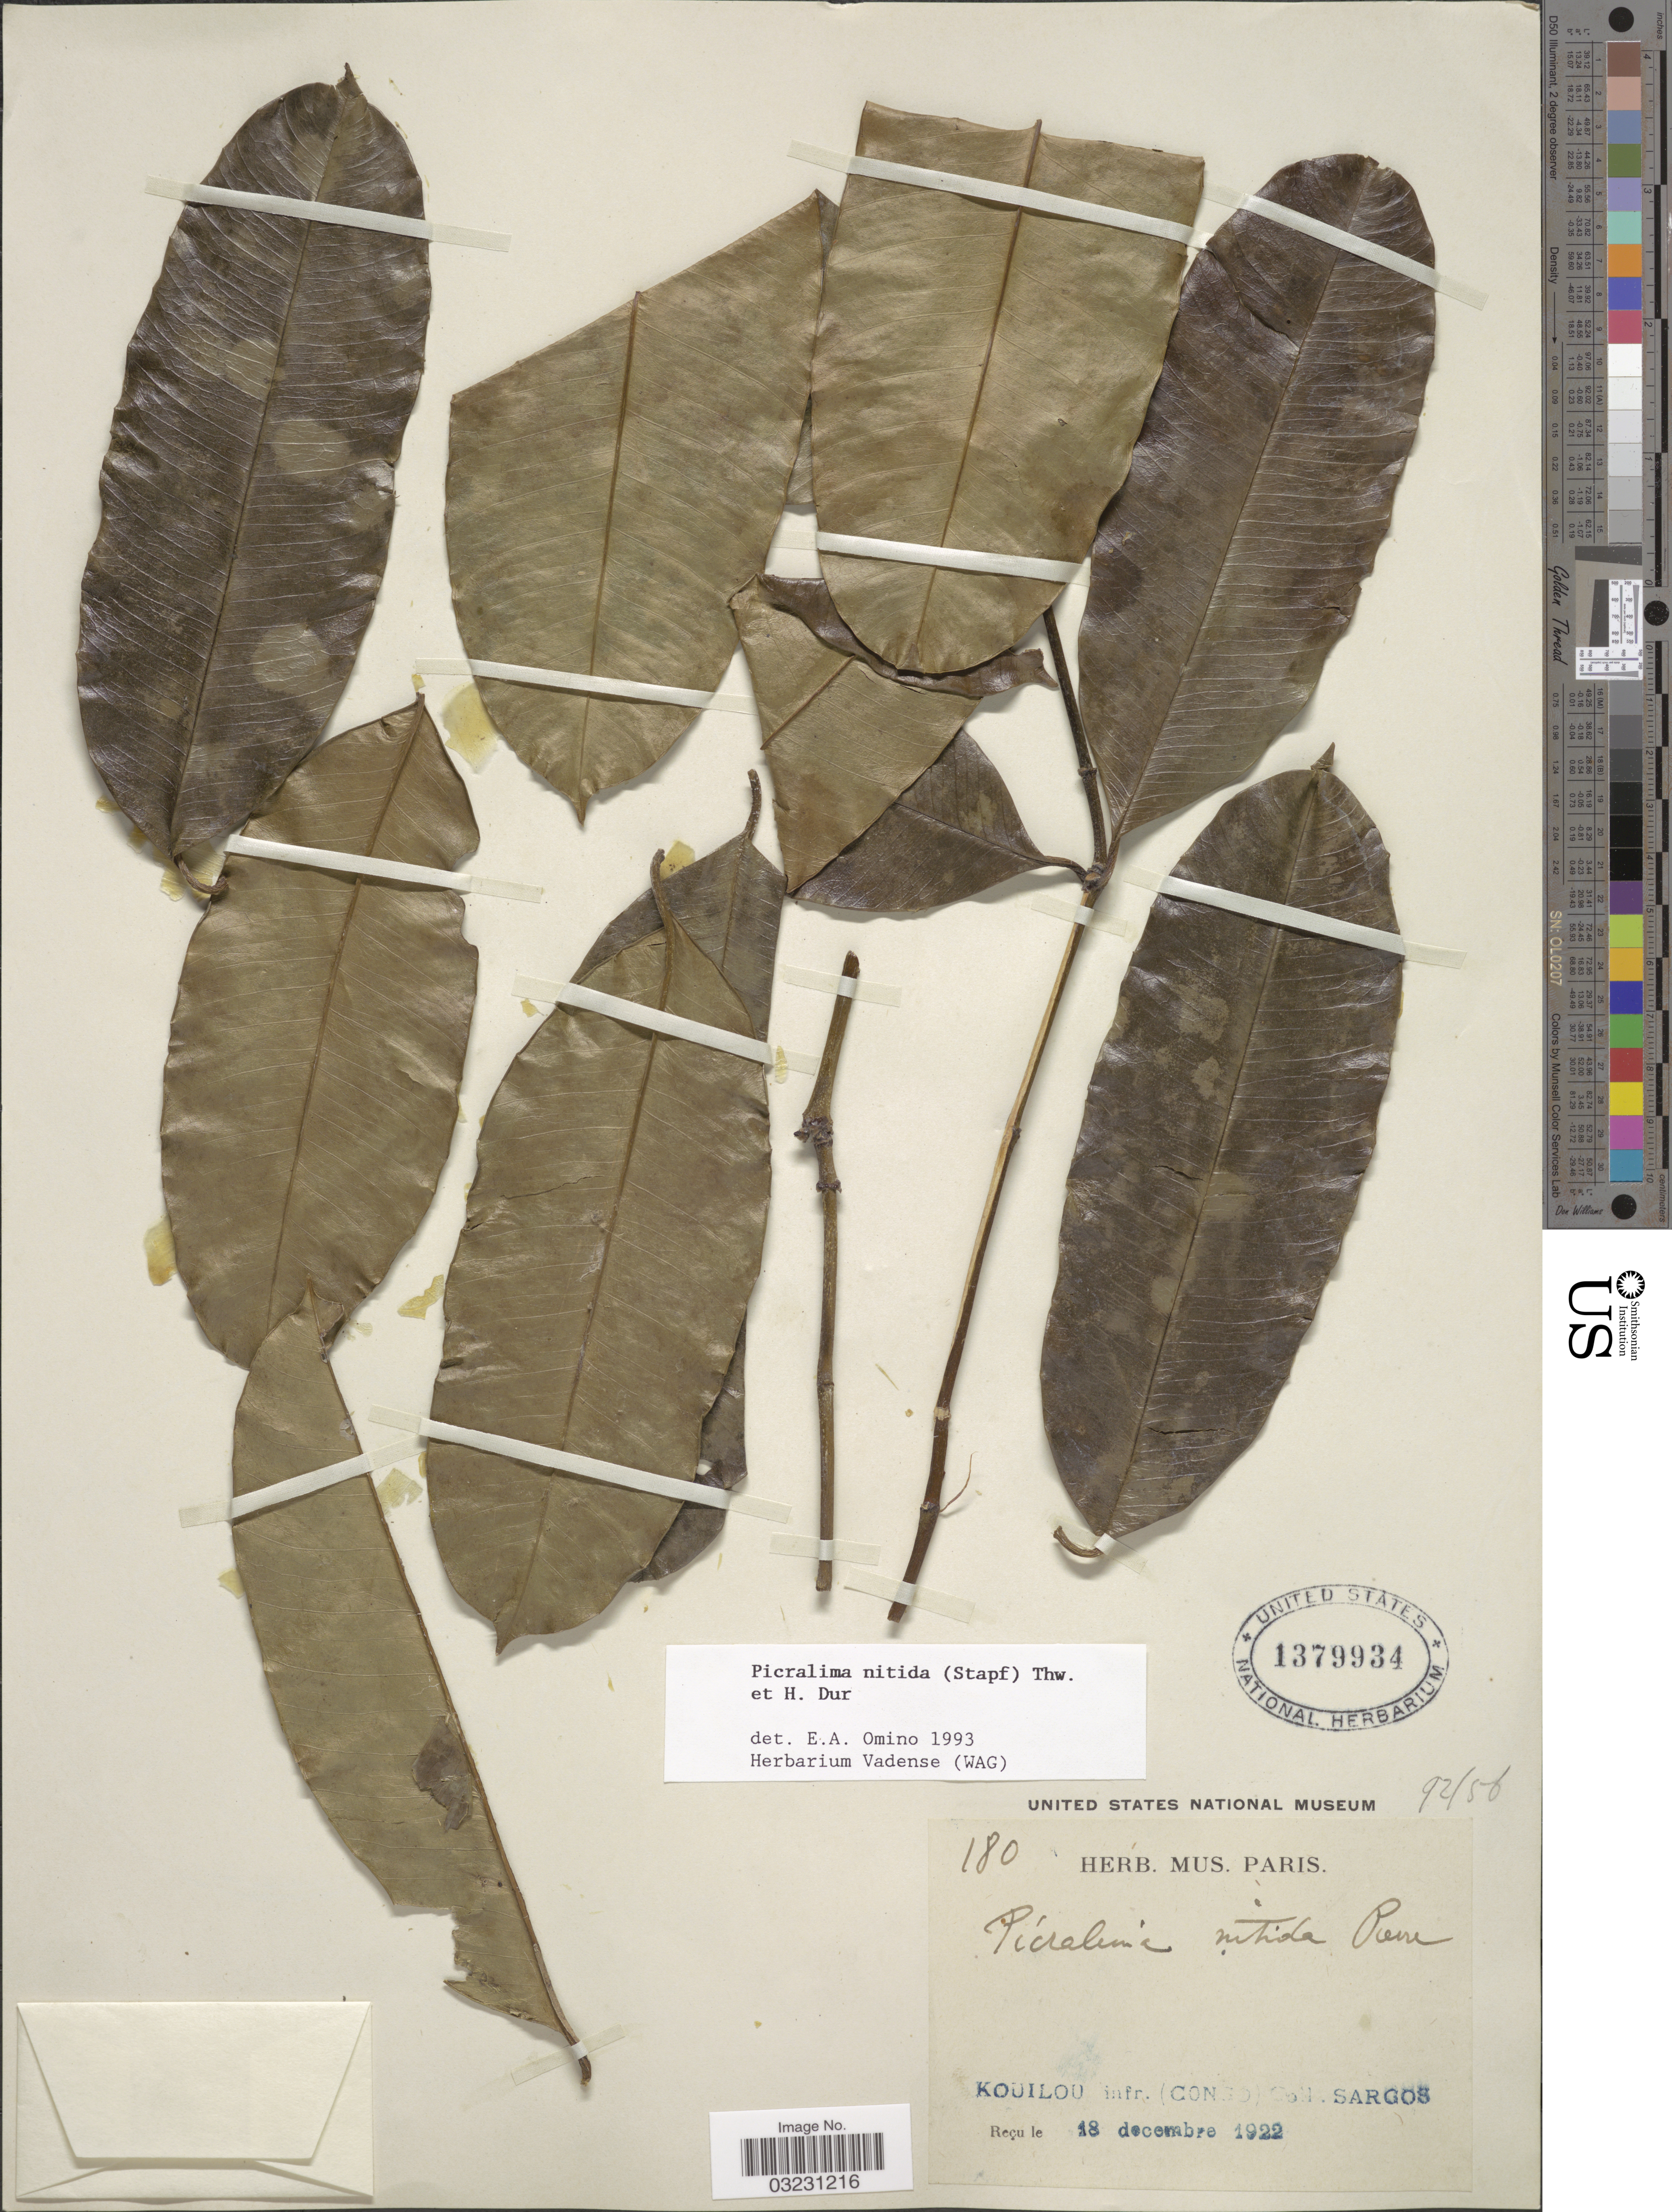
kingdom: Plantae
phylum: Tracheophyta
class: Magnoliopsida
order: Gentianales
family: Apocynaceae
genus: Picralima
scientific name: Picralima nitida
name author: (Stapf) Thomson & H. Durand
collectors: -. Sargos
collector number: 180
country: Congo, Republic of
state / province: Kouilou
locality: Kouilou infr. (Congo).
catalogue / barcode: US 1379934